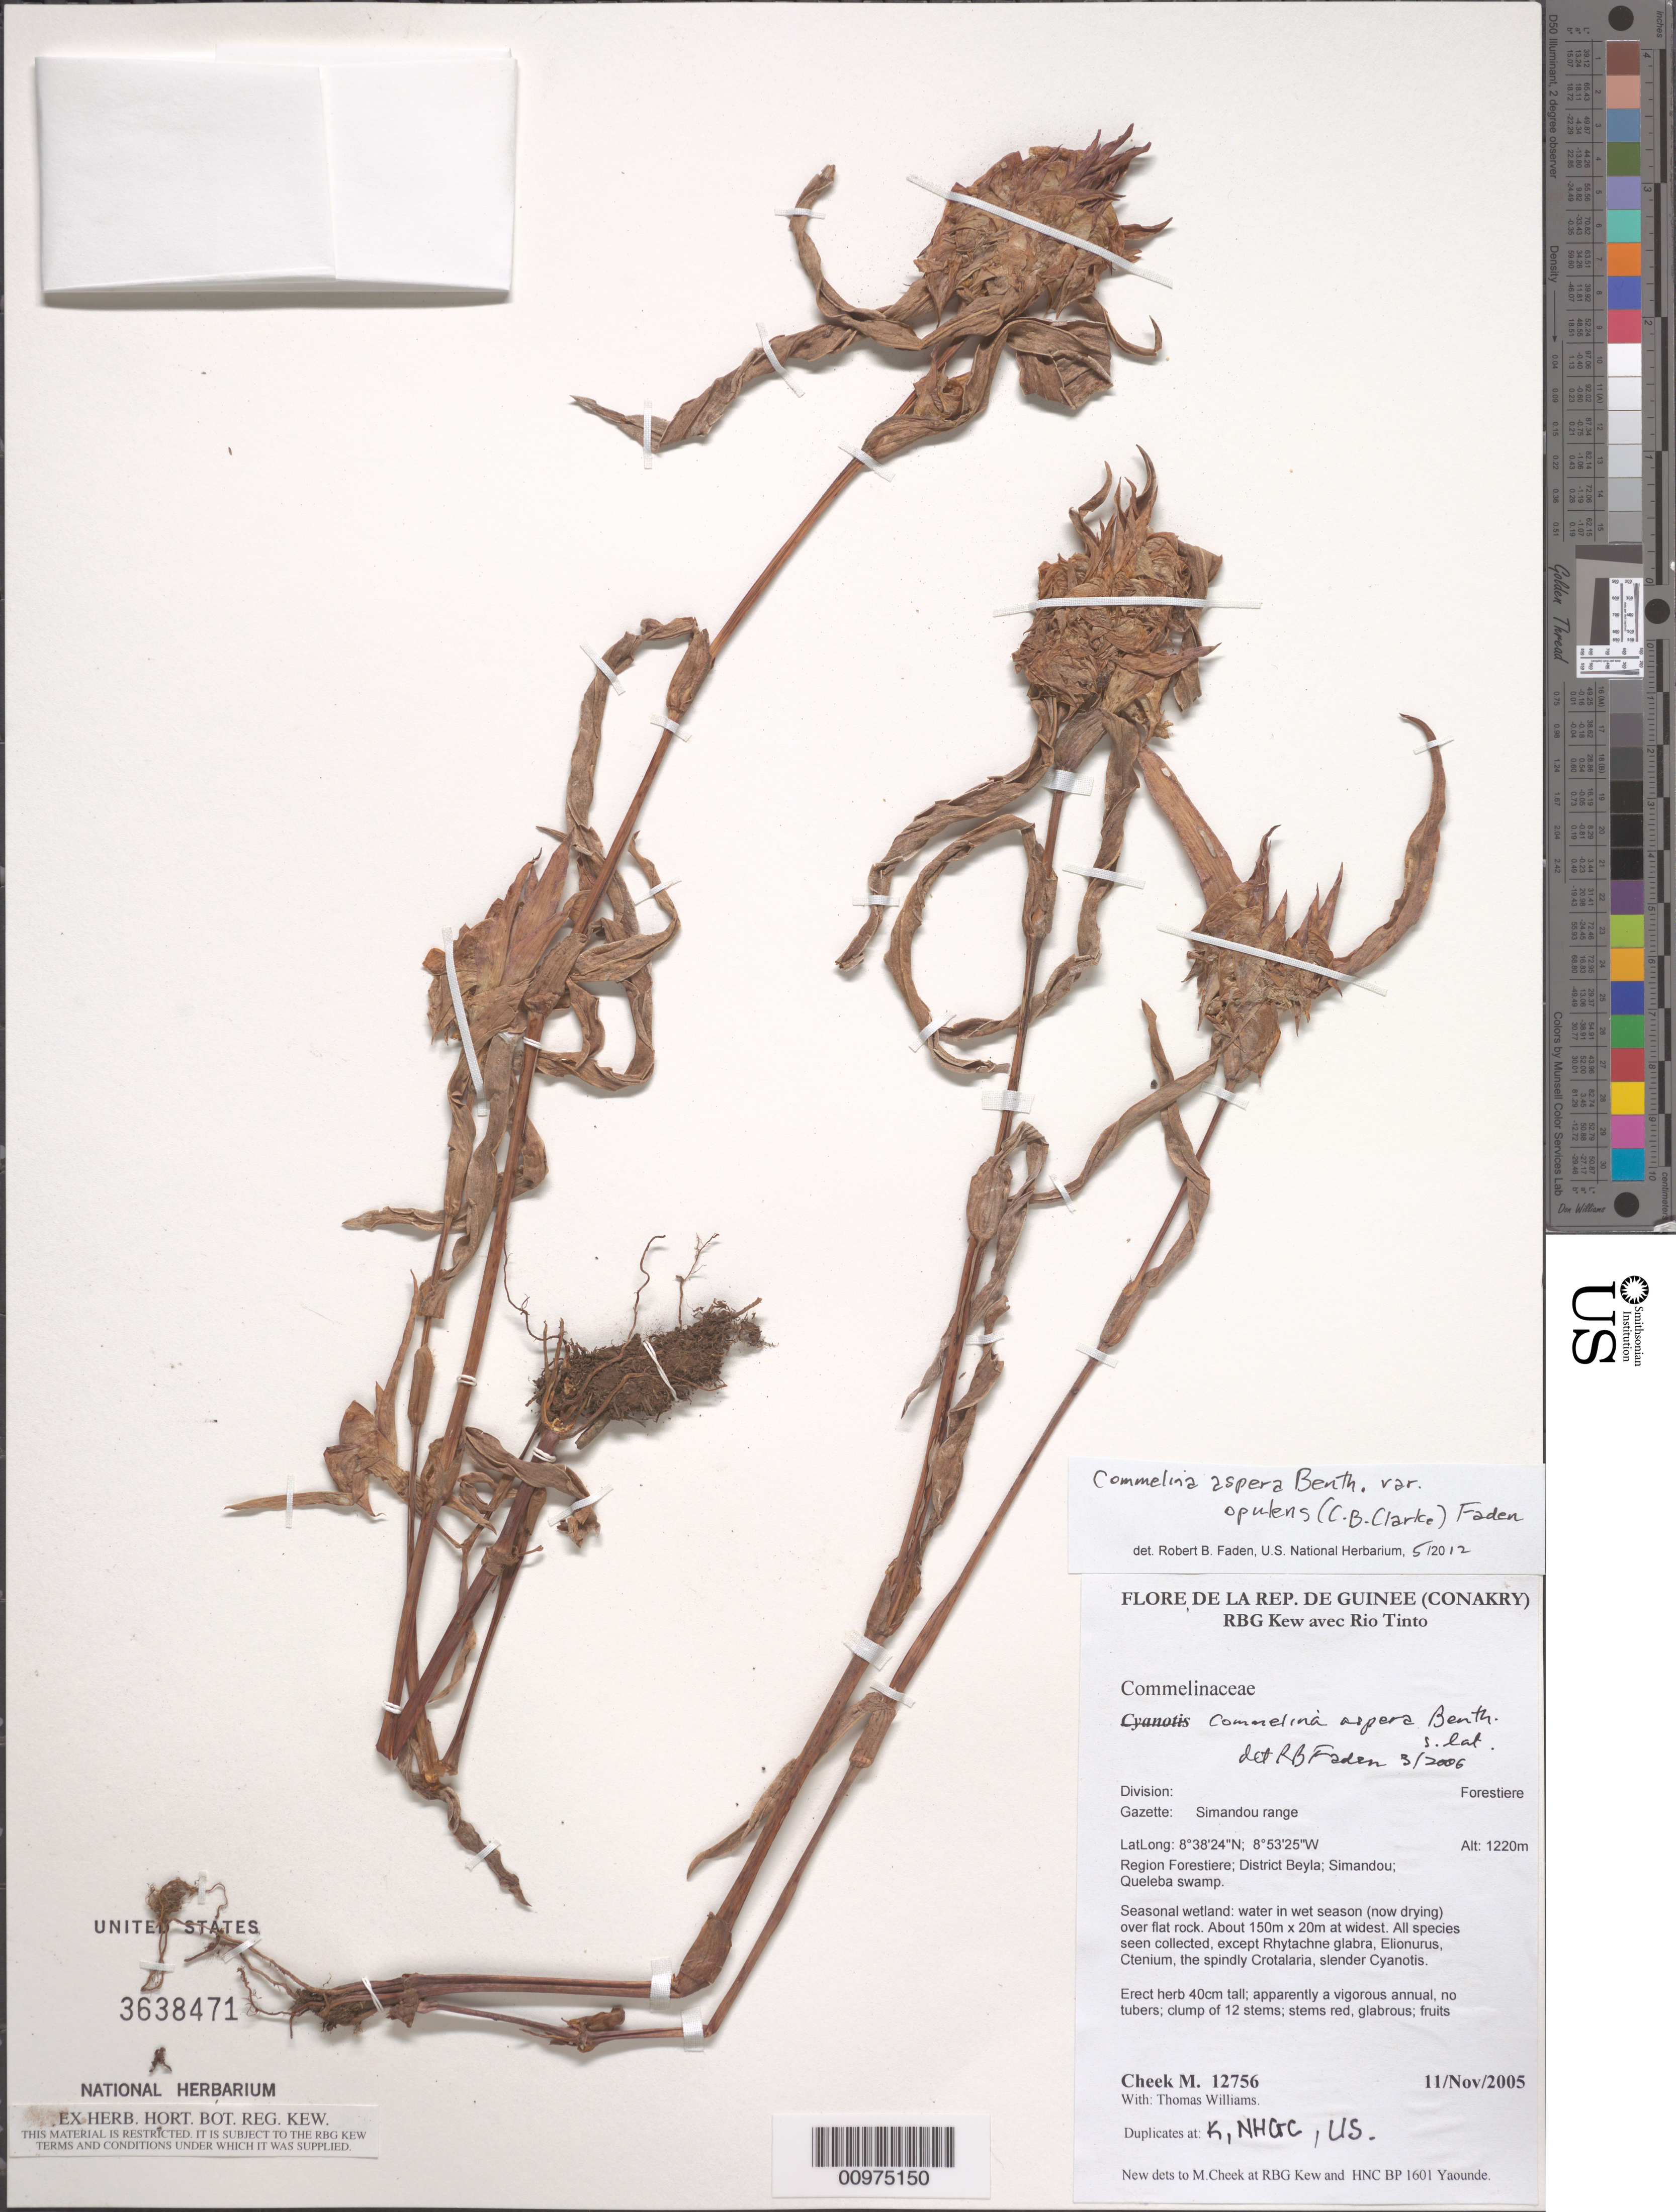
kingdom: Plantae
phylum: Tracheophyta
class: Liliopsida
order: Commelinales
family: Commelinaceae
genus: Commelina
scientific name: Commelina aspera var. opulens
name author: (C.B. Clarke) Faden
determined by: Faden, Robert B., (US), Smithsonian Institution - National Museum of Natural History (UNITED STATES)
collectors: M. Cheek & T. Williams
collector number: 12756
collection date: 2005-11-11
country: Guinea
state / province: Nzérékoré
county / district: Beyla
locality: Region Forestiere; Simandou range; Queleba swamp.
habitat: Seasonal wetland: water in wet season (now drying) oveer flat rock. About 150m x 20m at widest. All species seen collected, except Rhytachne glabra, Elionurus, Cteniium, the spindly Crotalaria, slender Cyanotis.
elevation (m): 1220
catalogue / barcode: US 3638471